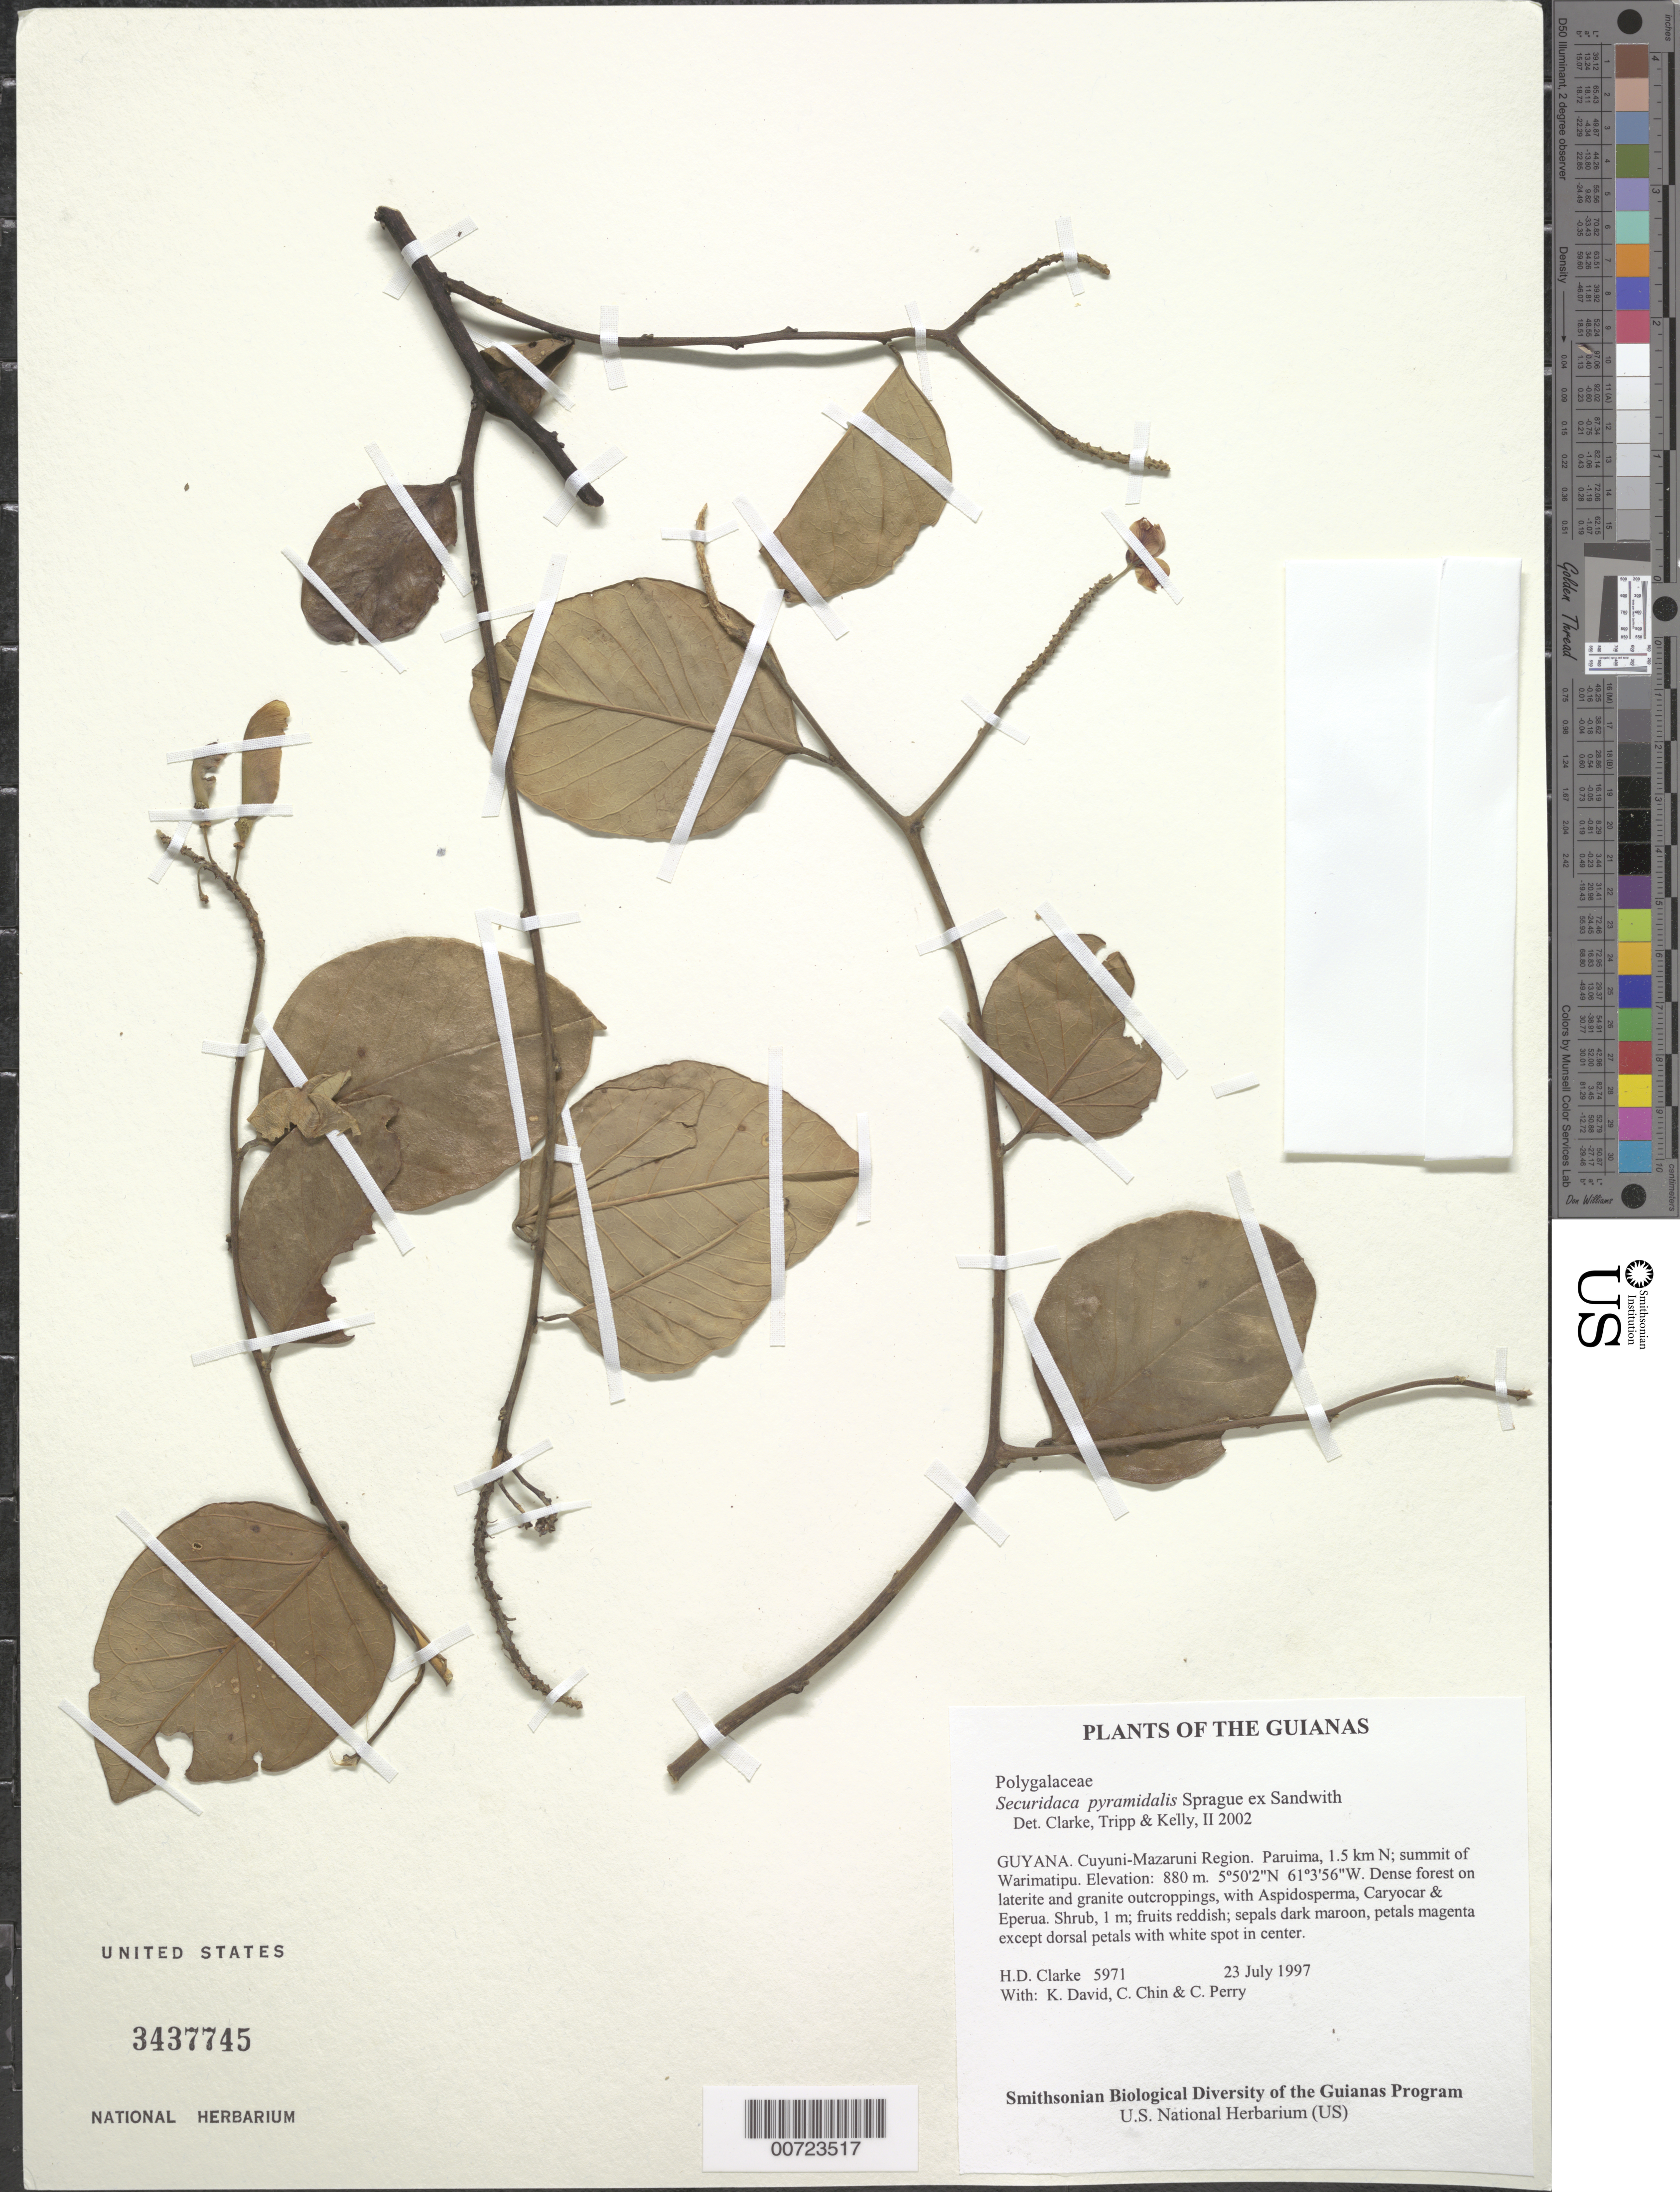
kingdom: Plantae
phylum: Tracheophyta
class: Magnoliopsida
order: Fabales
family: Polygalaceae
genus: Securidaca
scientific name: Securidaca pyramidalis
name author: Sprague ex Sandwith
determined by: Kelly, J.; Clarke, H. D.; Tripp, E. A.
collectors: H. D. Clarke, K. David, C. Chin & C. Perry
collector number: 5971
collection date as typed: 23 July 1997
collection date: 1997-07-23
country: Guyana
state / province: Cuyuni-Mazaruni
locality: Paruima, 1.5 km N; summit of Warimatipu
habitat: Dense forest on laterite and granite outcroppings, with Aspidosperma, Caryocar & Eperua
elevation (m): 880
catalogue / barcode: US 3437745